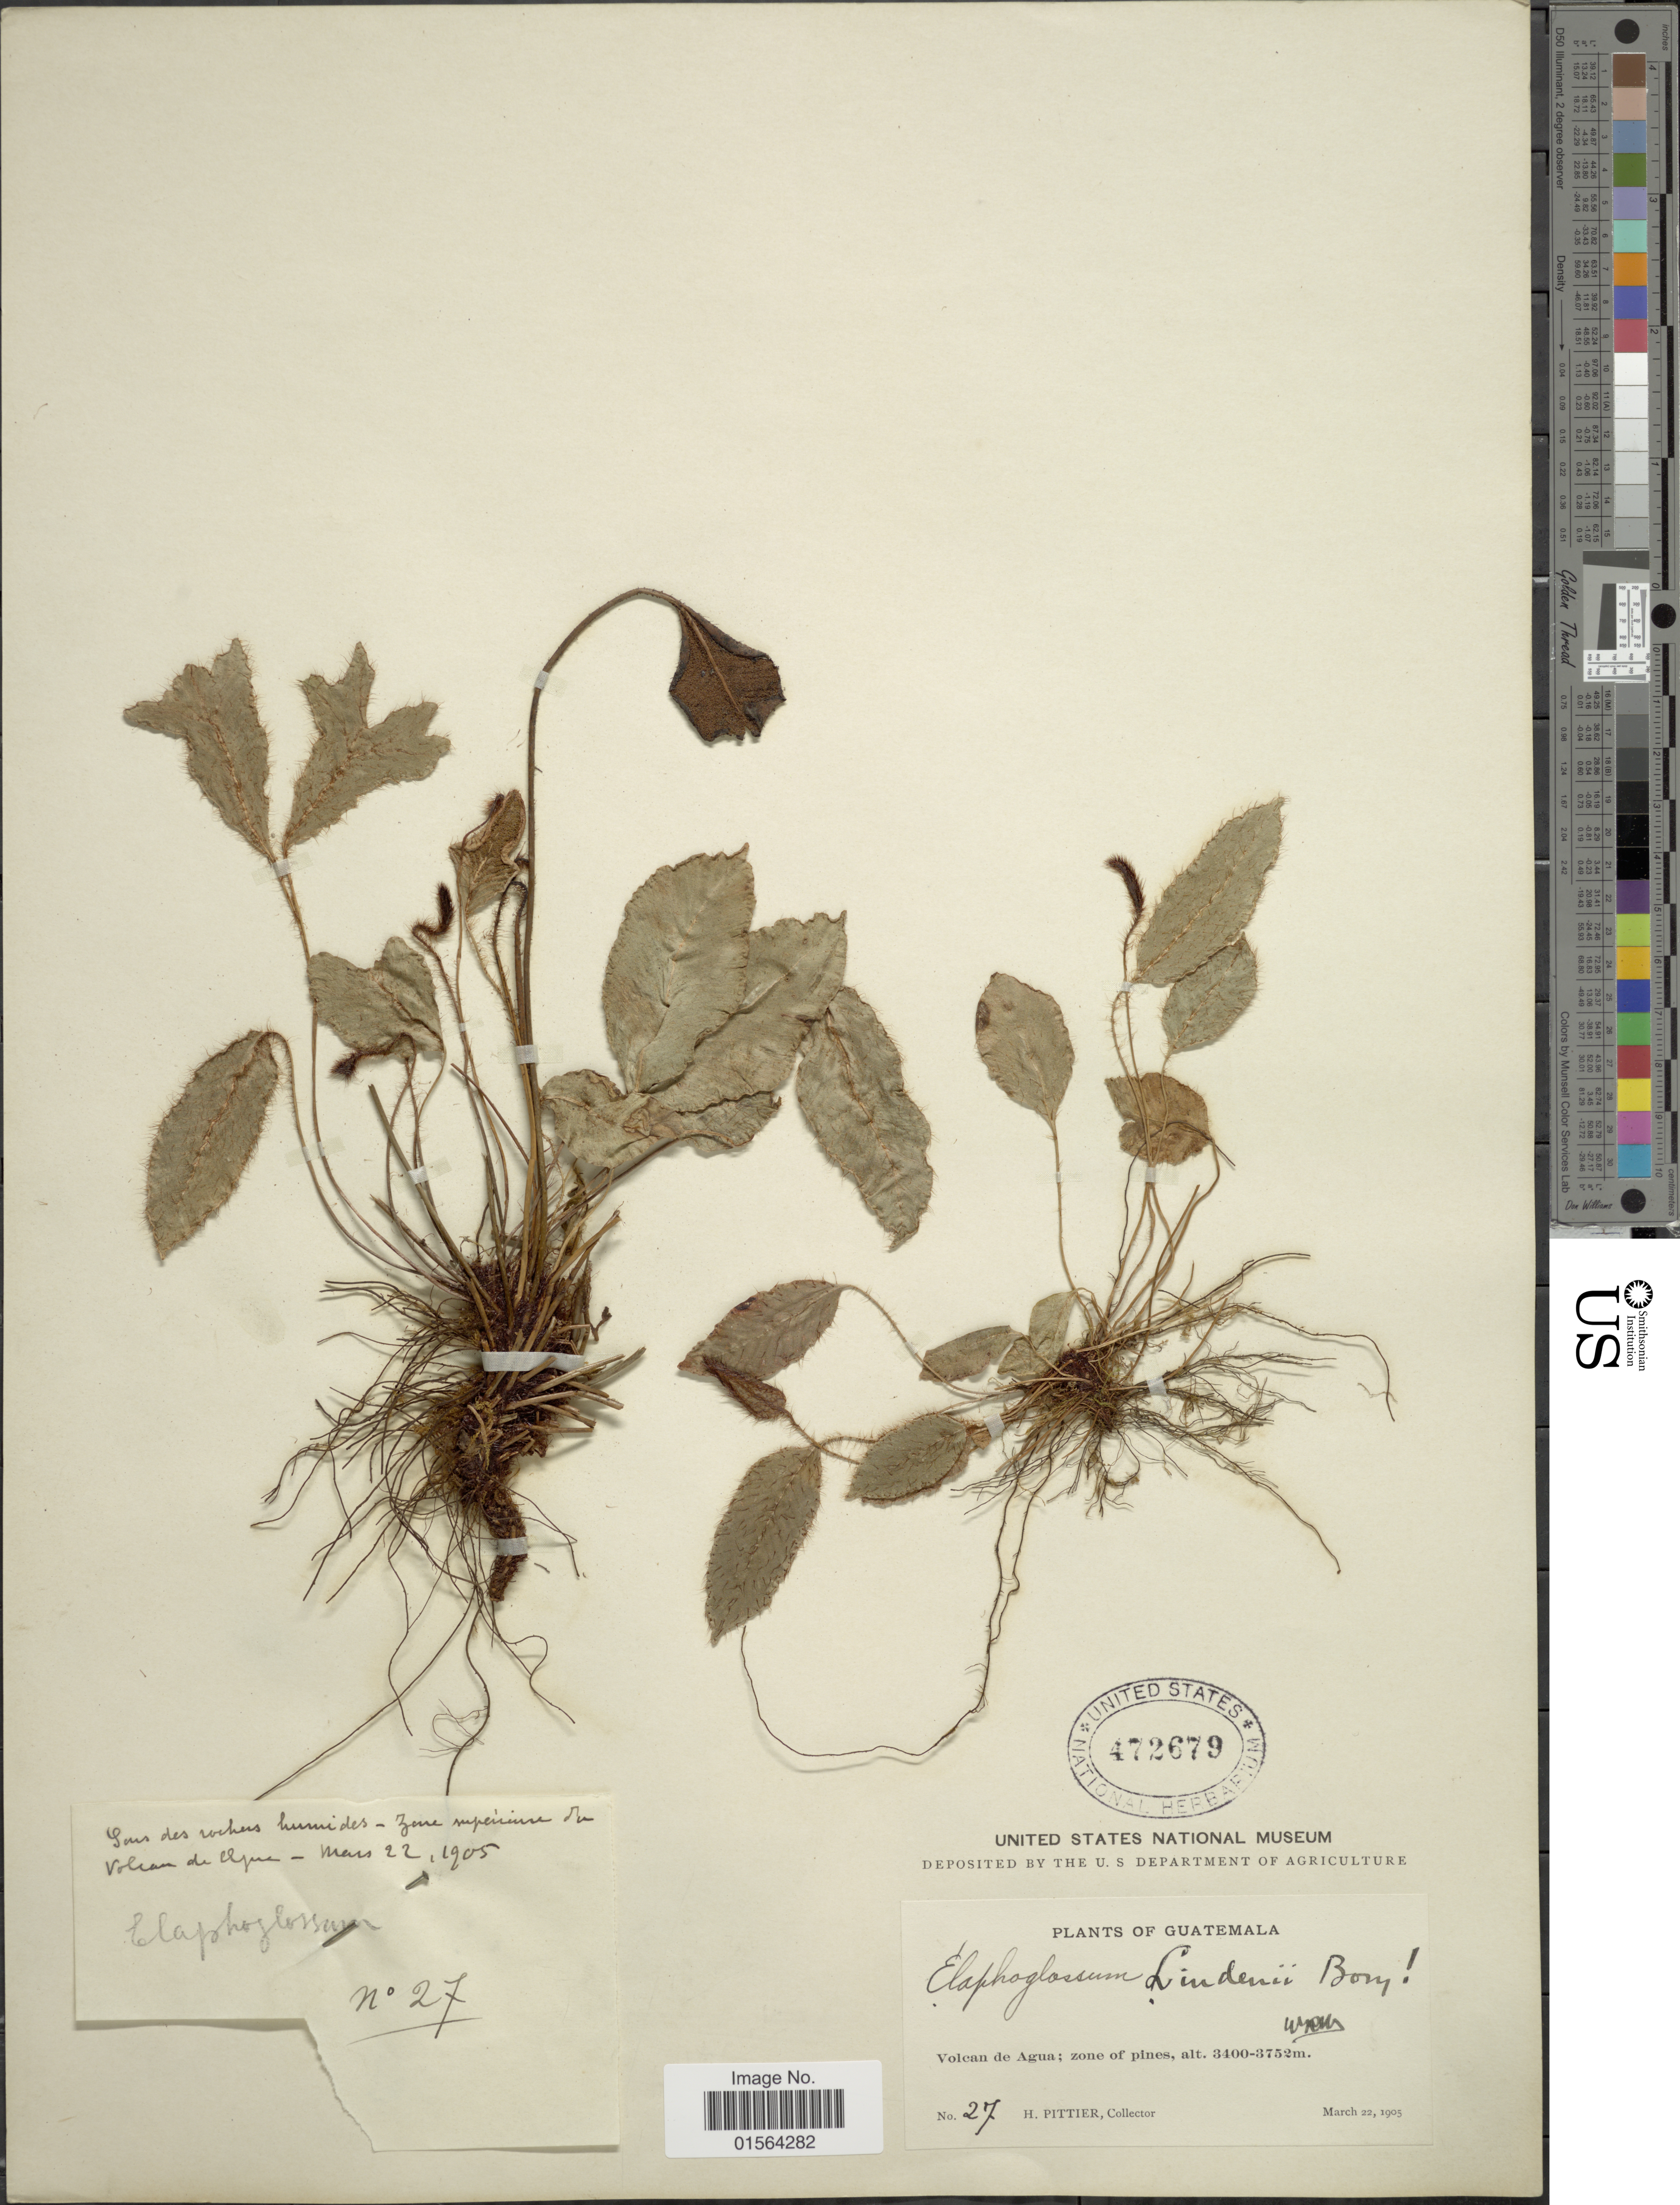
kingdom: Plantae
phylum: Tracheophyta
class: Polypodiopsida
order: Polypodiales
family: Dryopteridaceae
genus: Elaphoglossum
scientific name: Elaphoglossum lindenii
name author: (Bory ex Fée) T. Moore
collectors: H. F. Pittier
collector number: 27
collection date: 1905-03-22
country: Guatemala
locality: Volcan de Agua: zone of pines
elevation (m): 3400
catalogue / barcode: US 472679